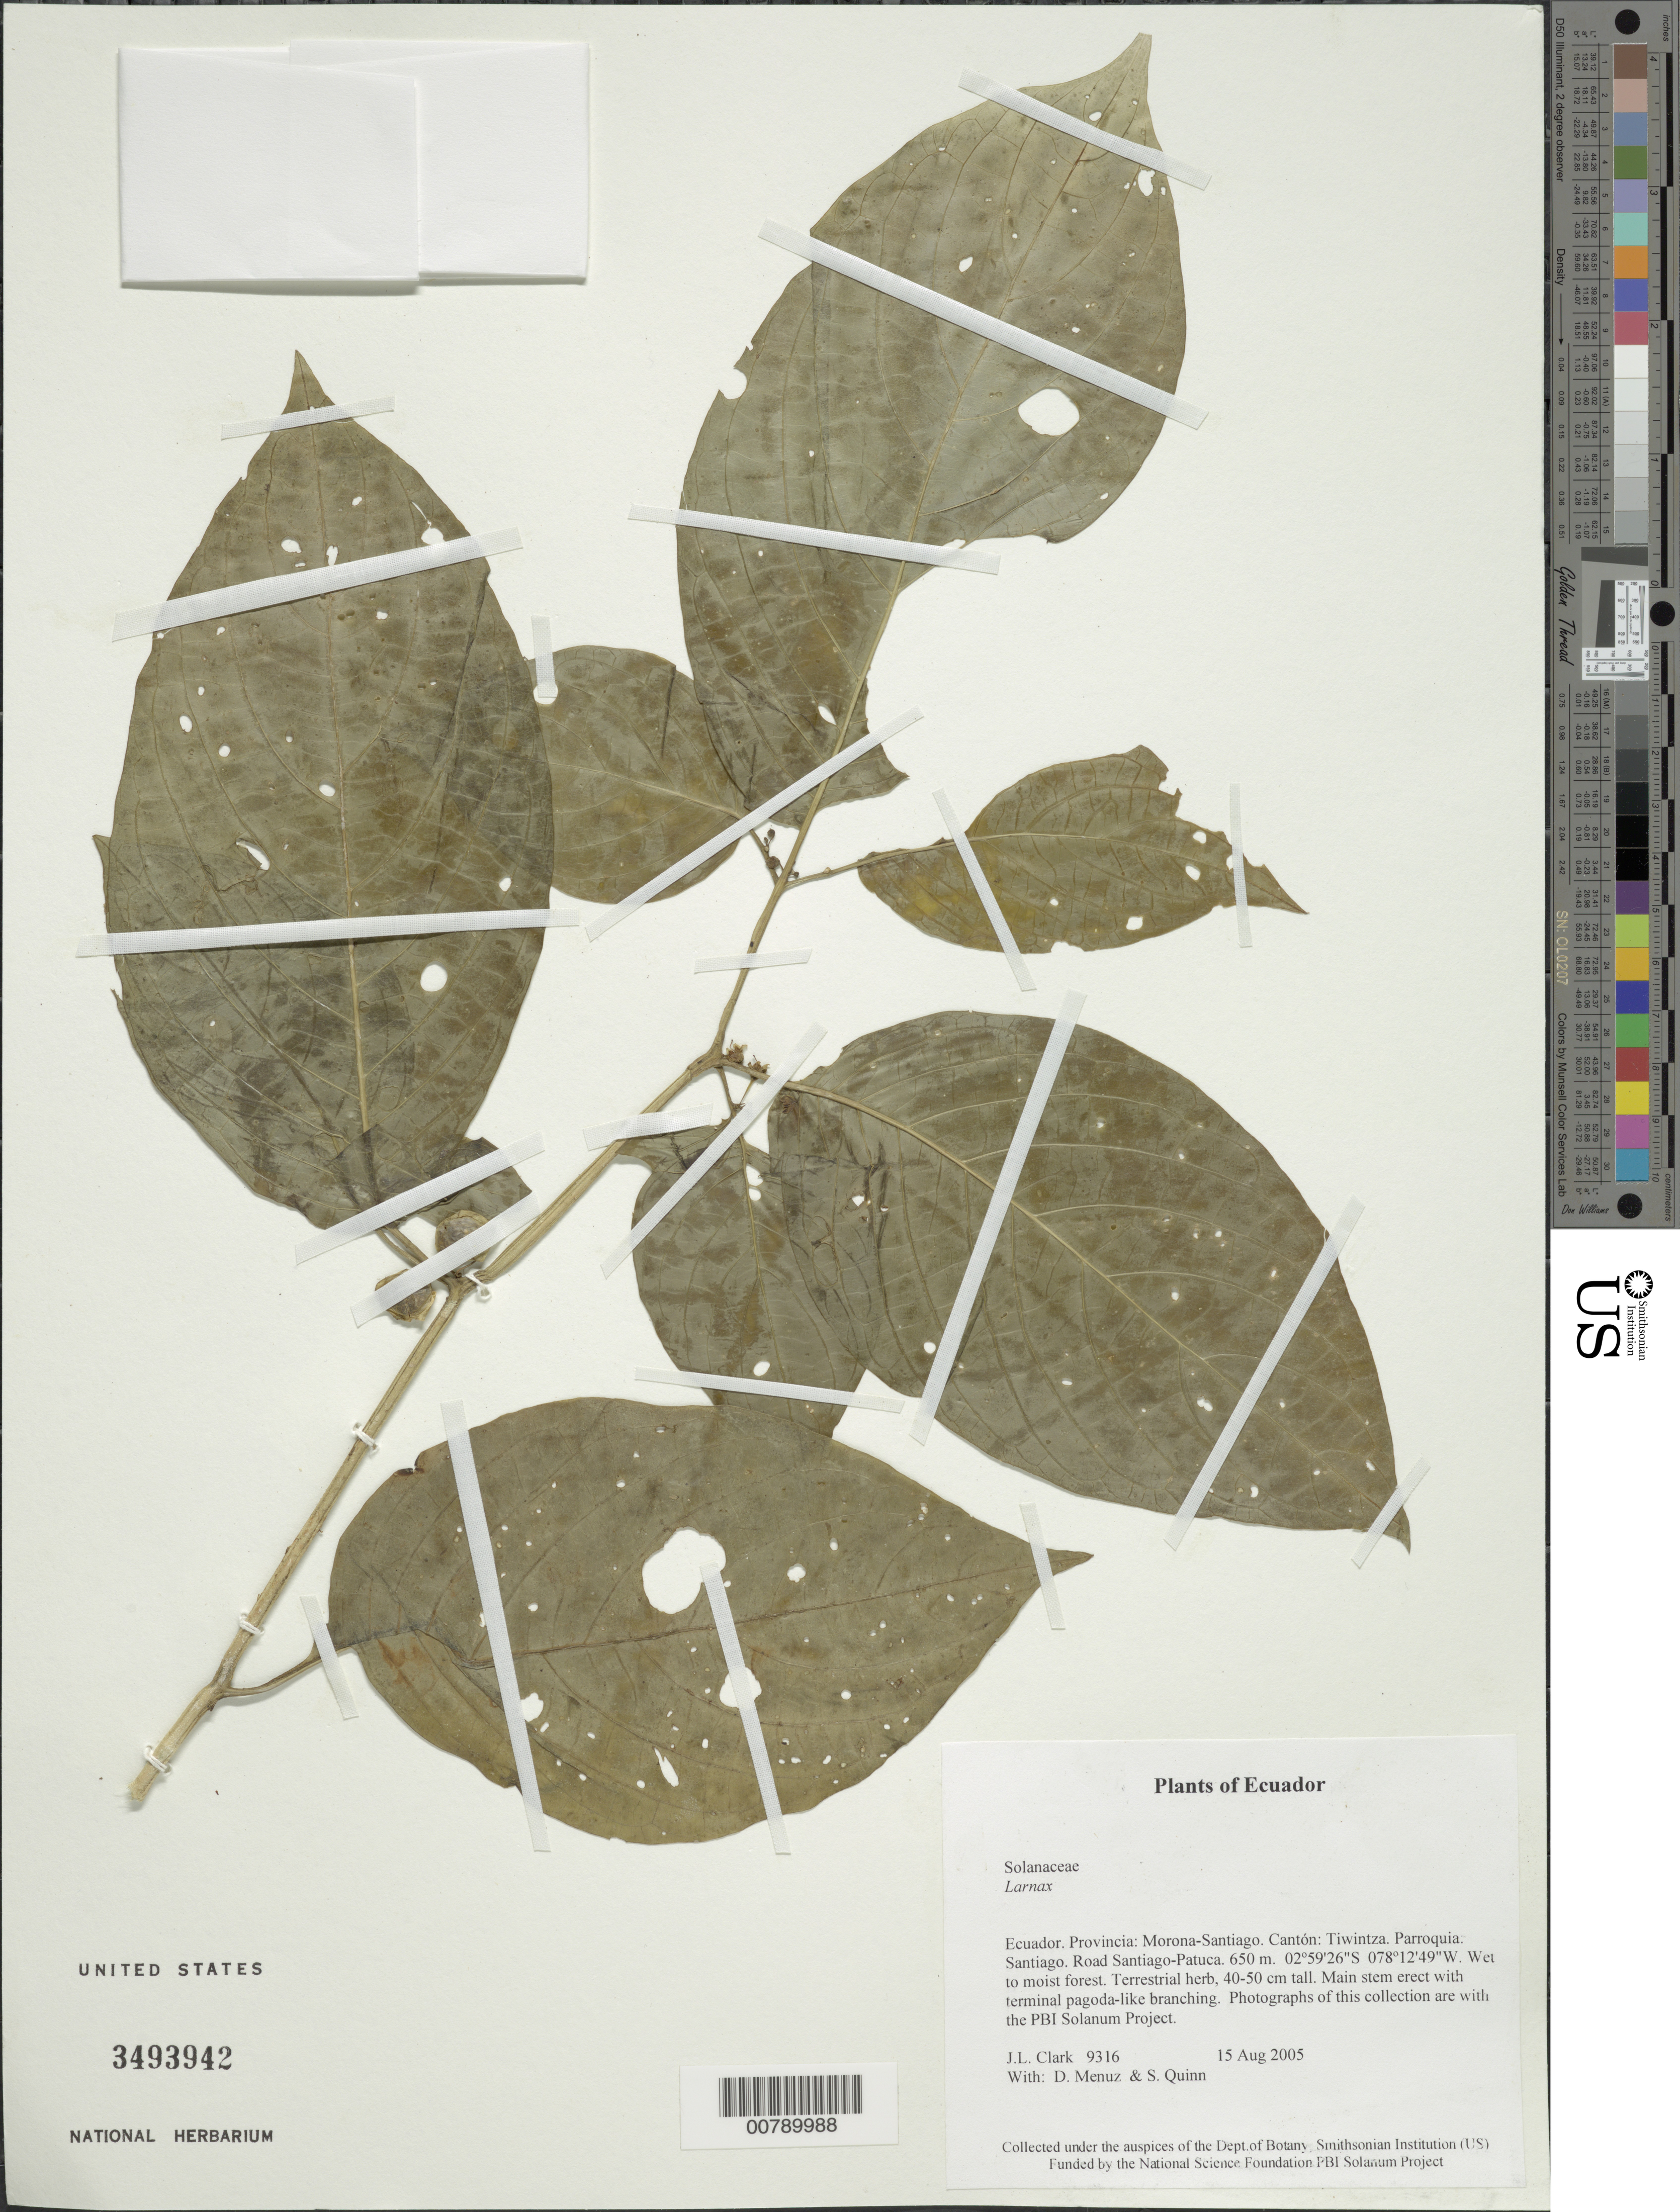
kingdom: Plantae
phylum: Tracheophyta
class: Magnoliopsida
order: Solanales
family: Solanaceae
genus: Larnax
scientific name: Larnax peruviana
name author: (Zahlbr.) Hunz.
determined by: Knapp, S. D.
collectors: J. L. Clark, D. Menuz & S. Quinn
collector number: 9316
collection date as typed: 15 Aug 2005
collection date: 2005-08-15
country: Ecuador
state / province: Morona-Santiago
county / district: Tiwintza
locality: Parroquia: Santiago. Road Santiago-Patuca.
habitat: Wet to moist forest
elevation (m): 650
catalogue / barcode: US 3493942